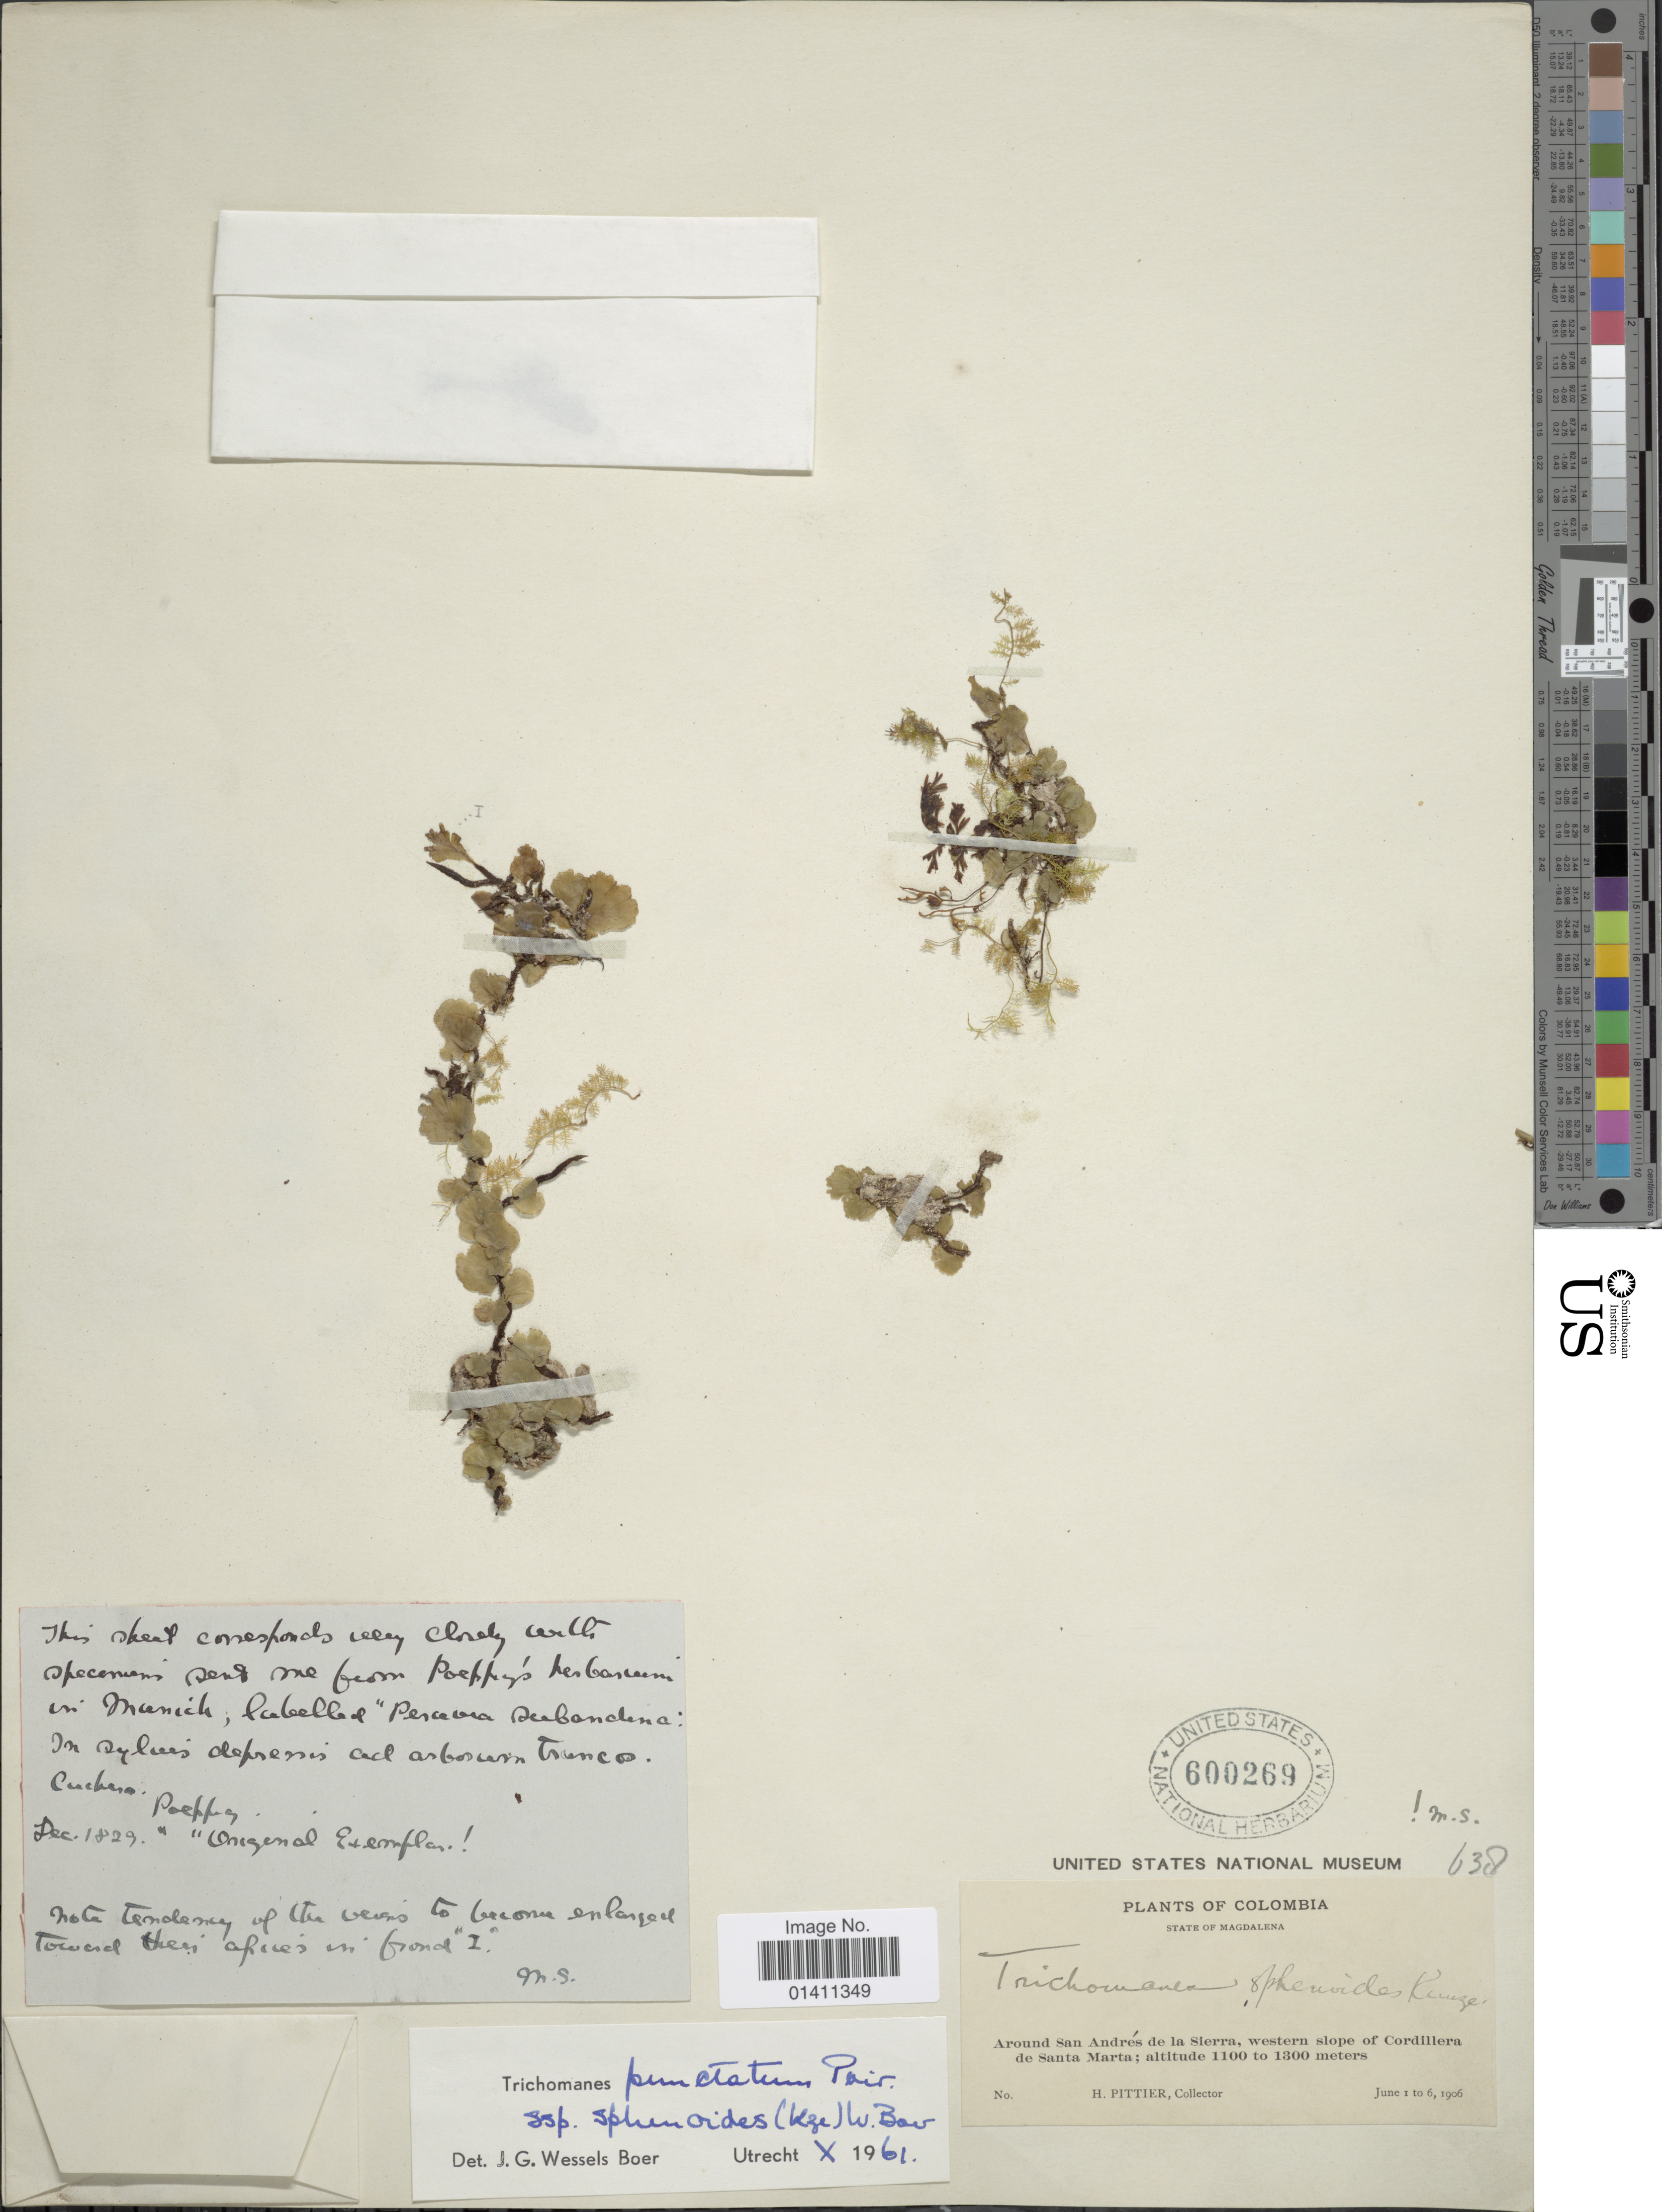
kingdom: Plantae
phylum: Tracheophyta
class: Polypodiopsida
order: Hymenophyllales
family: Hymenophyllaceae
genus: Didymoglossum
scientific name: Didymoglossum punctatum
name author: (Poir.) Desv.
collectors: H. F. Pittier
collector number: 638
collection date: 1906-06-01/1906-06-06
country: Colombia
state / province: Magdalena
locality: State of Magdalena. Around San Andres de la Sierra, western slope of Cordillera de Santa Marta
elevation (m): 1100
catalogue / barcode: US 600269